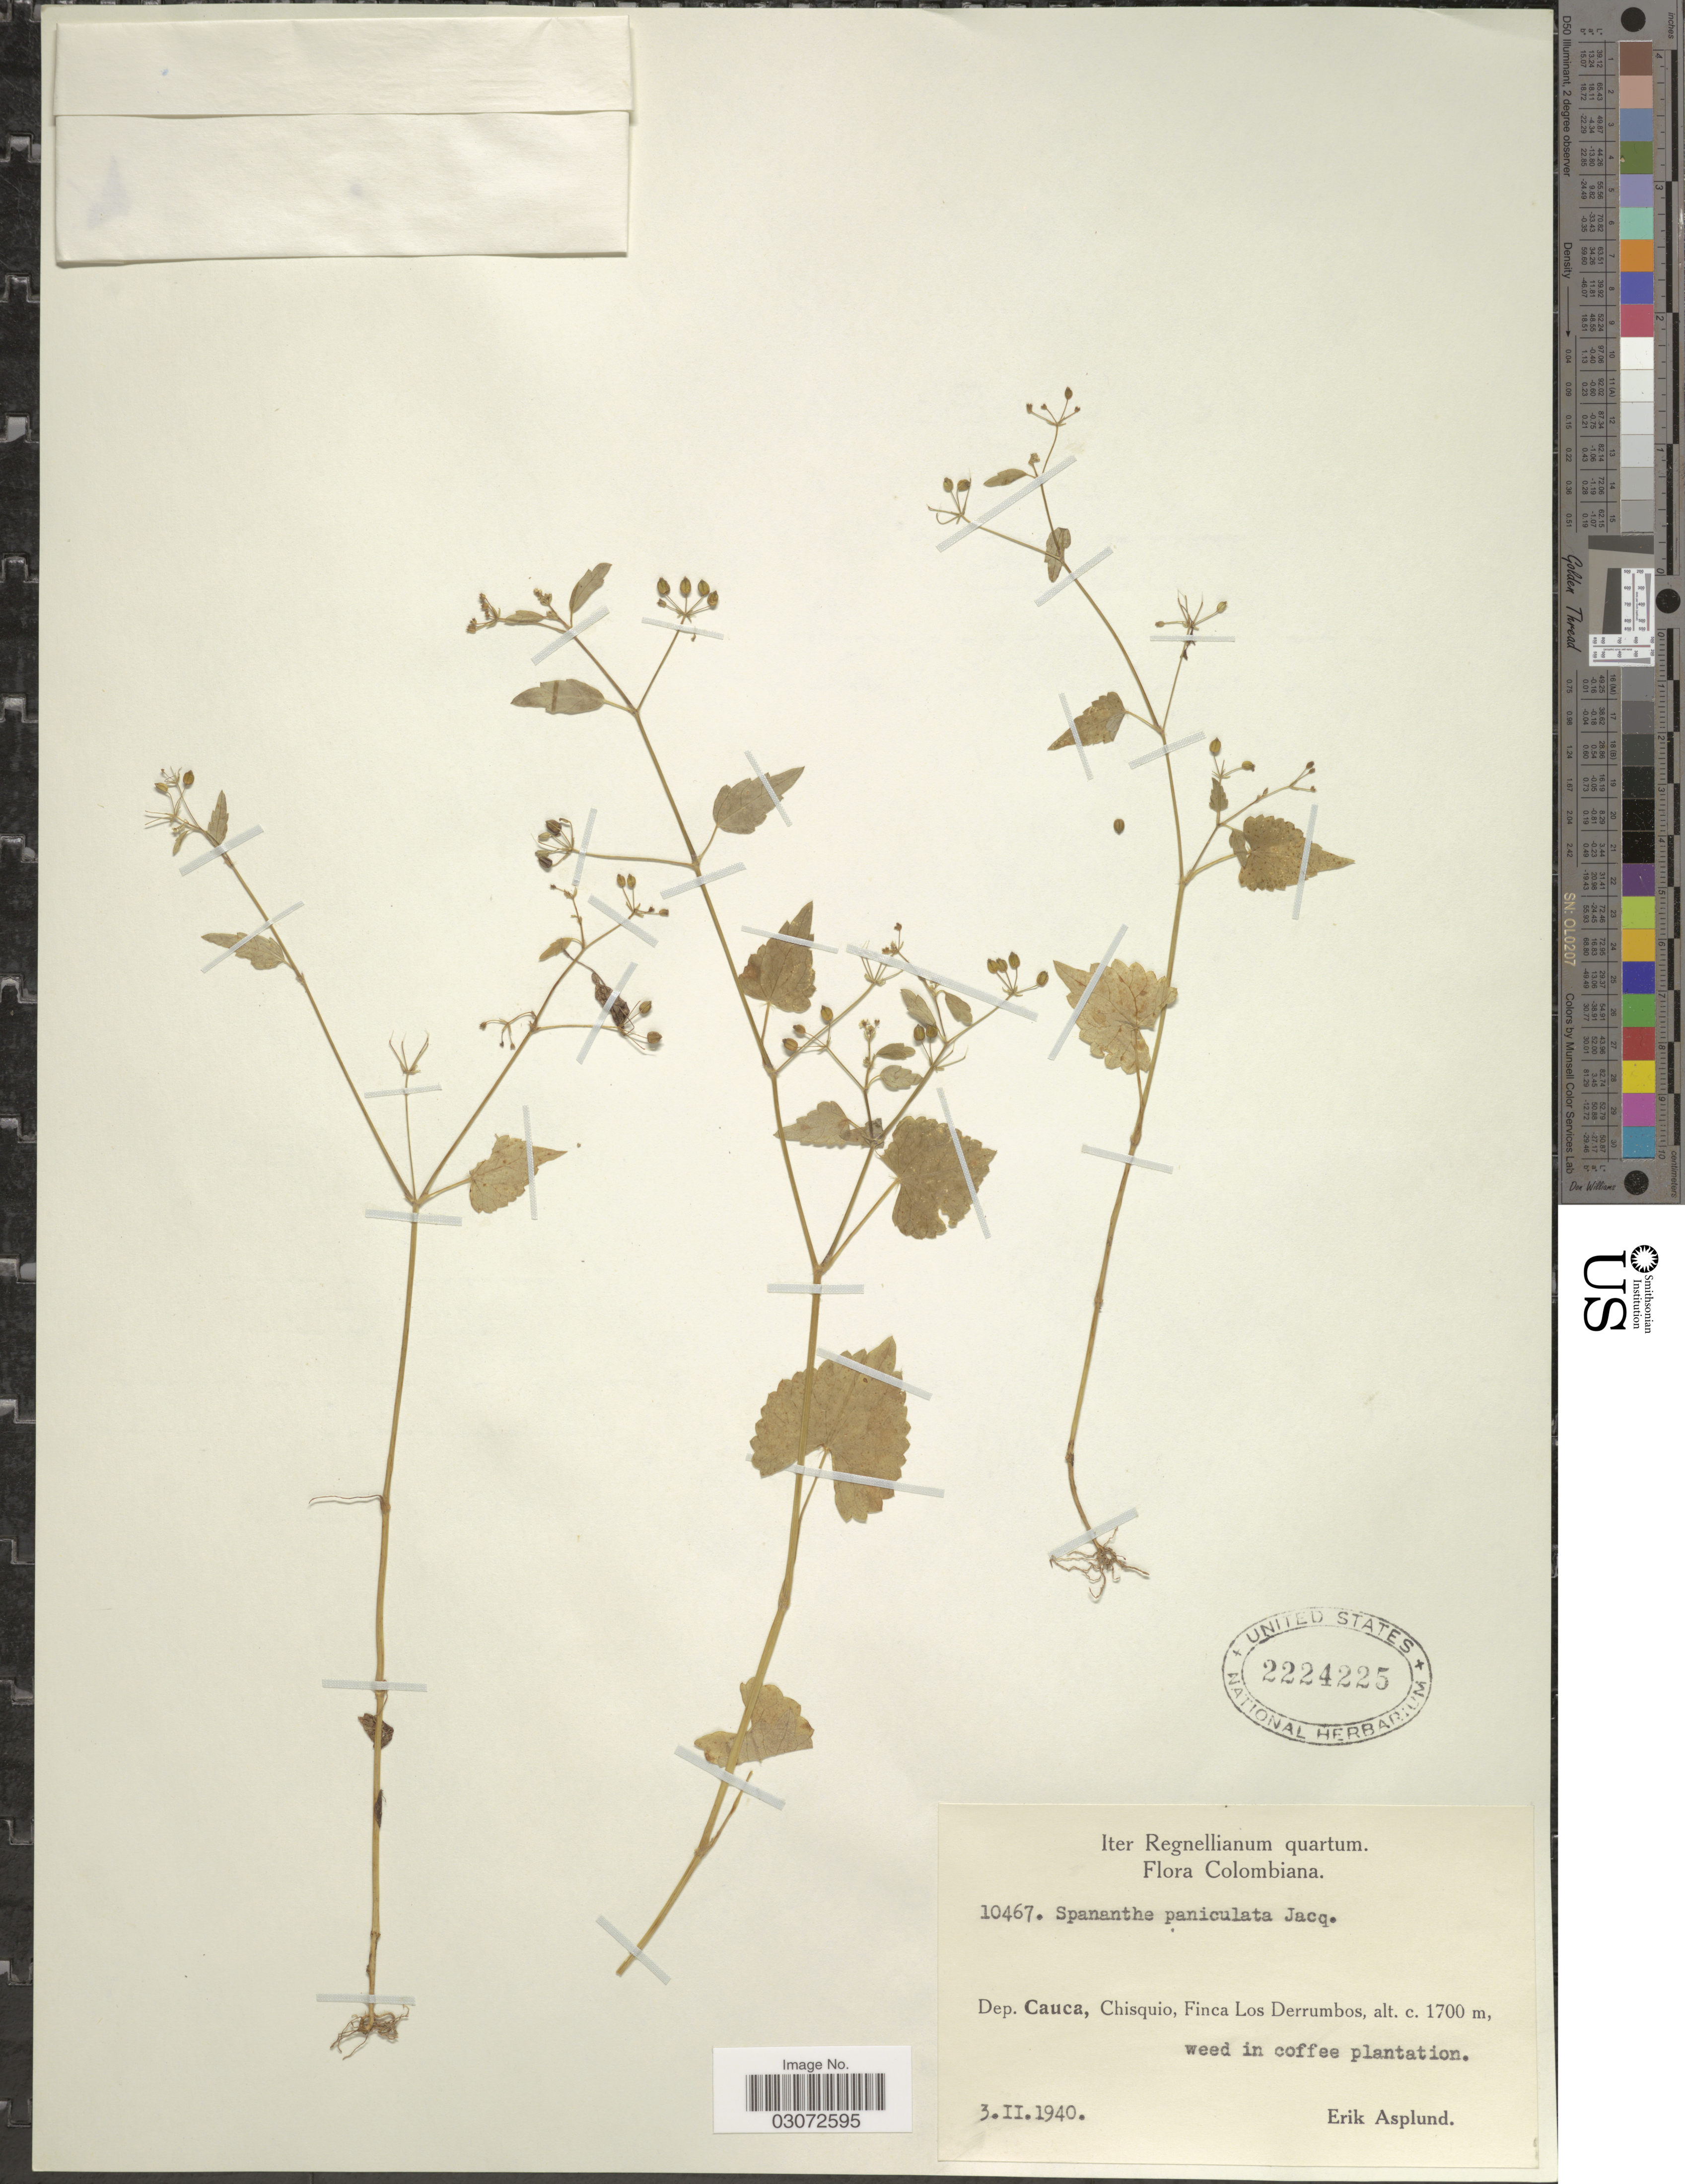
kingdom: Plantae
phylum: Tracheophyta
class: Magnoliopsida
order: Apiales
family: Apiaceae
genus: Spananthe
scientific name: Spananthe paniculata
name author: Jacq.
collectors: E. Asplund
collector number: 10467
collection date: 1940-02-03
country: Colombia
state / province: Cauca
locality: Chisquio, Finca Los Derrumbos.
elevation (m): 1700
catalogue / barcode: US 2224225